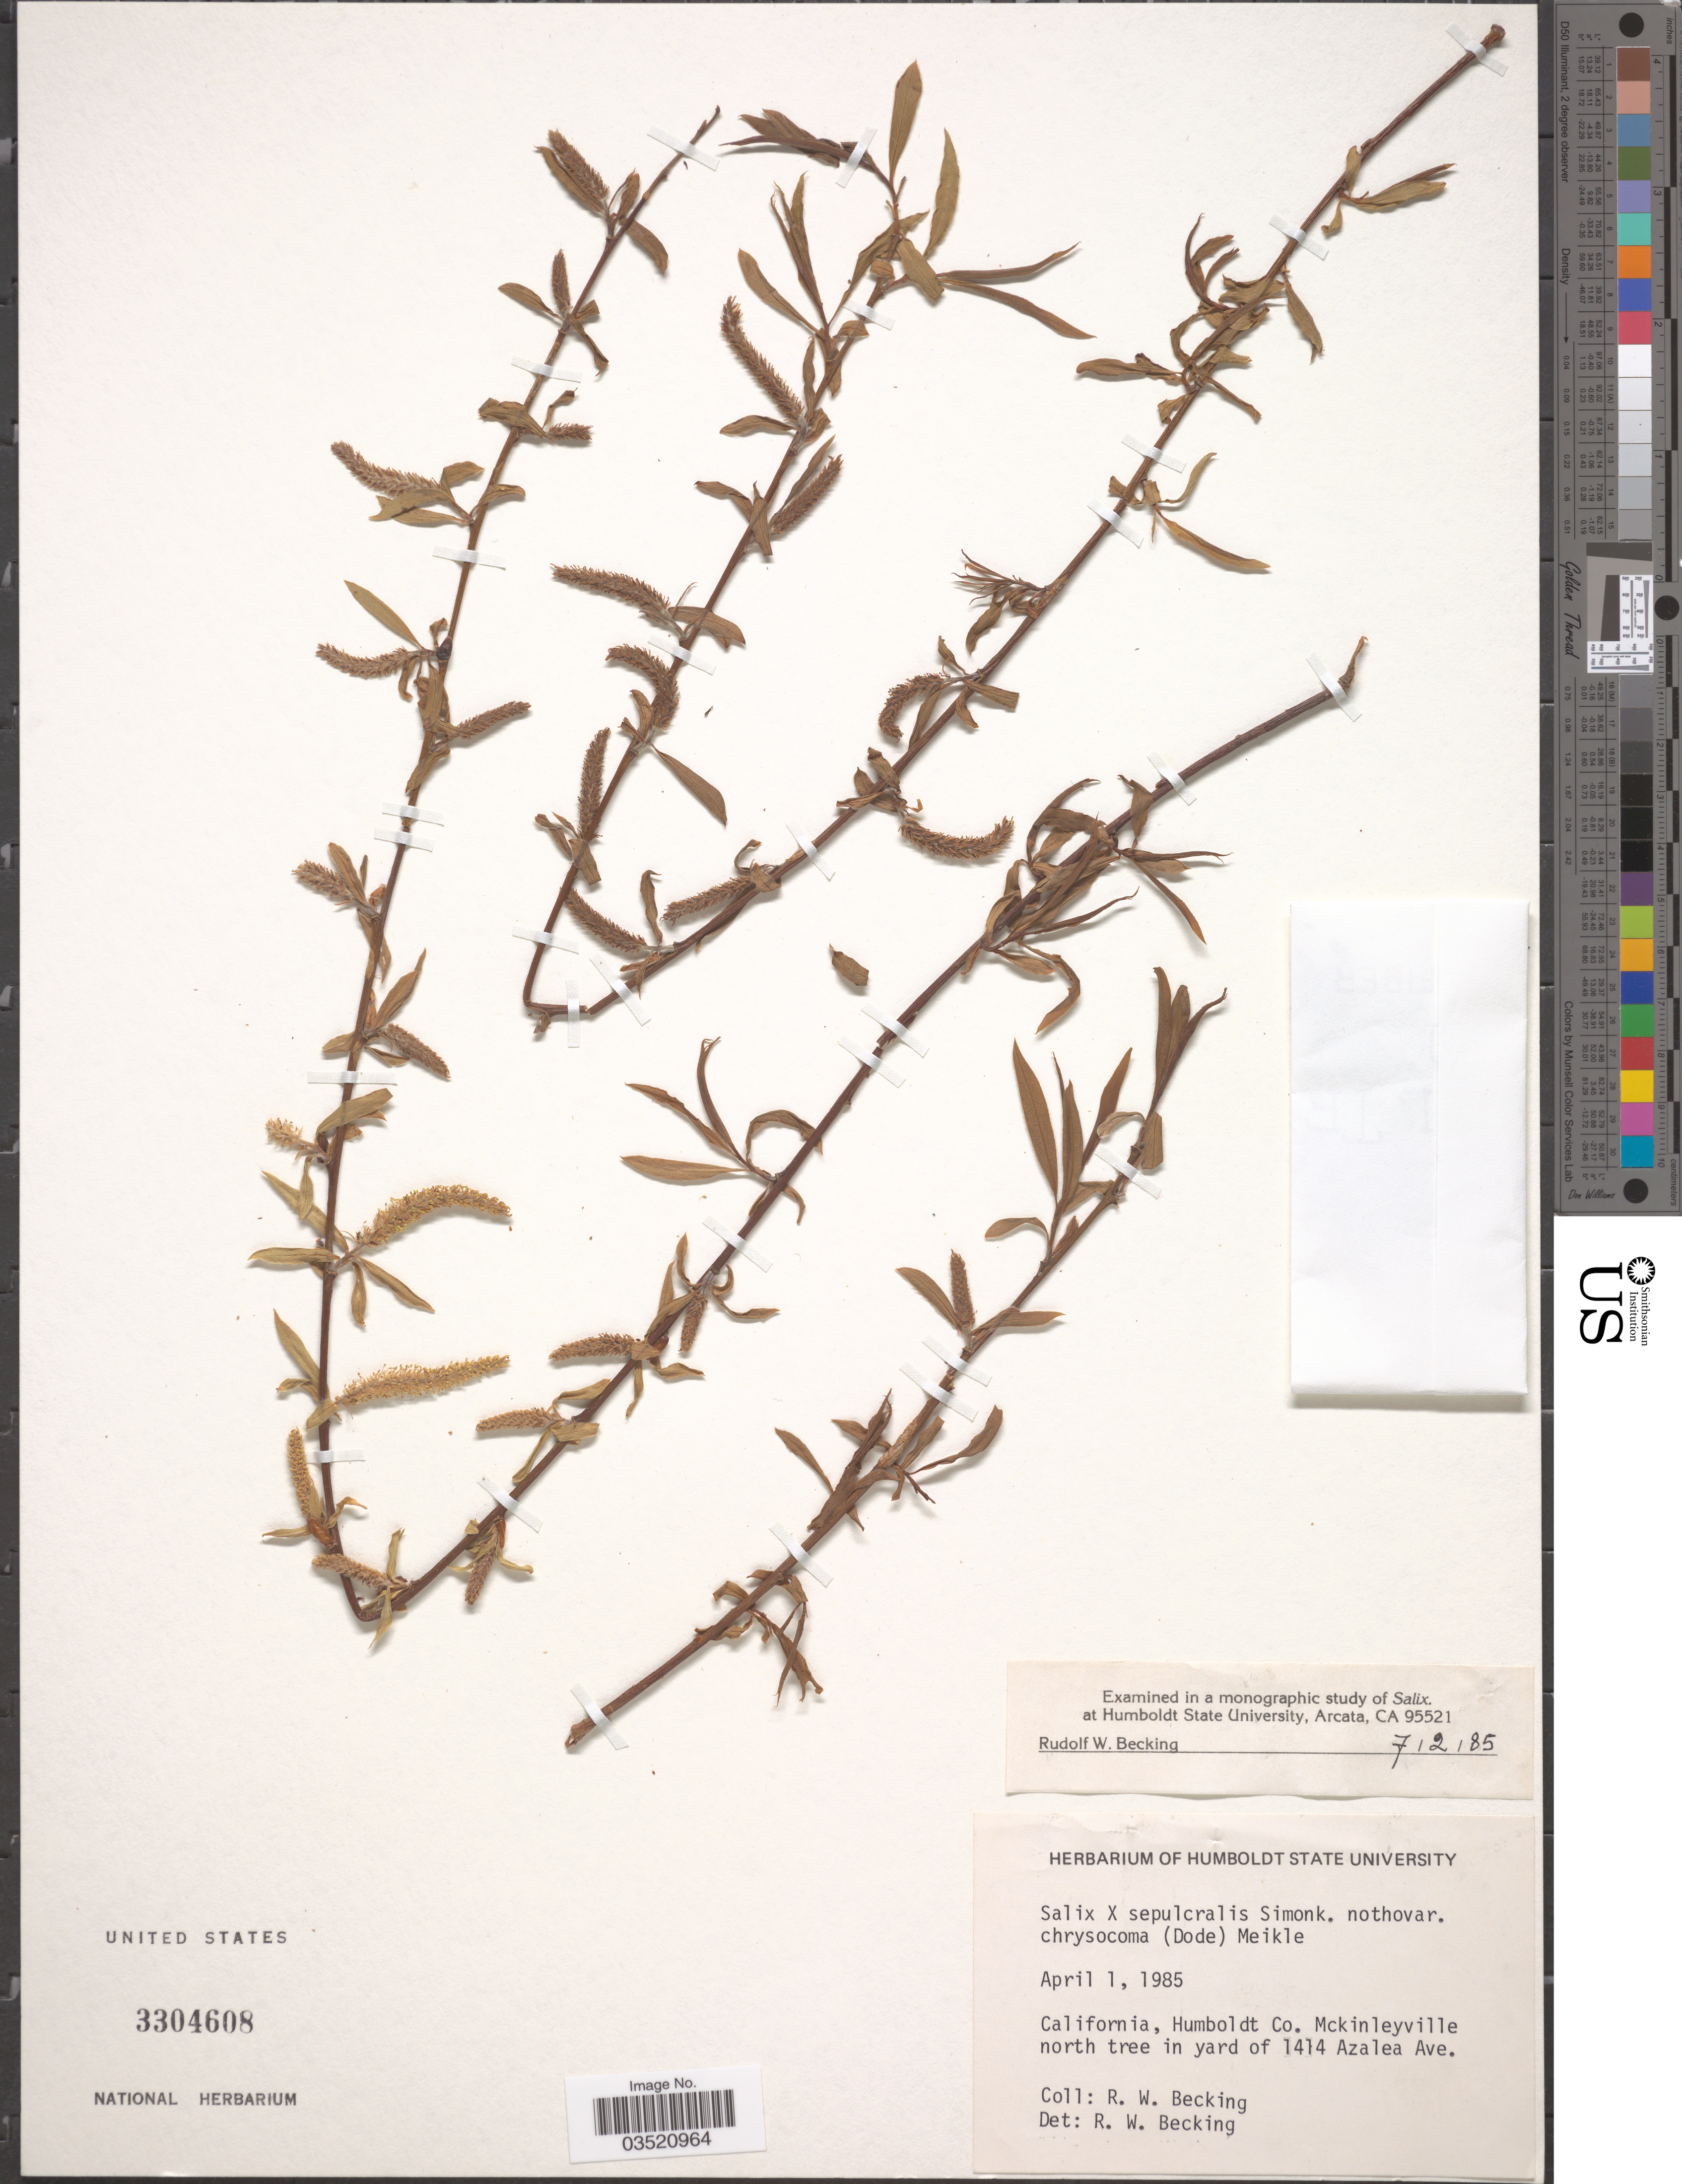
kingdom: Plantae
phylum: Tracheophyta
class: Magnoliopsida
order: Malpighiales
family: Salicaceae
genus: Salix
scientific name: Salix x sepulcralis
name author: Simonk.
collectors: R. Becking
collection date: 1985-04-01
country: United States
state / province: California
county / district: Humboldt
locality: Humboldt Co. McKinleyville north tree in yard of 1414 Azalea Ave.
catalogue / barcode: US 3304608